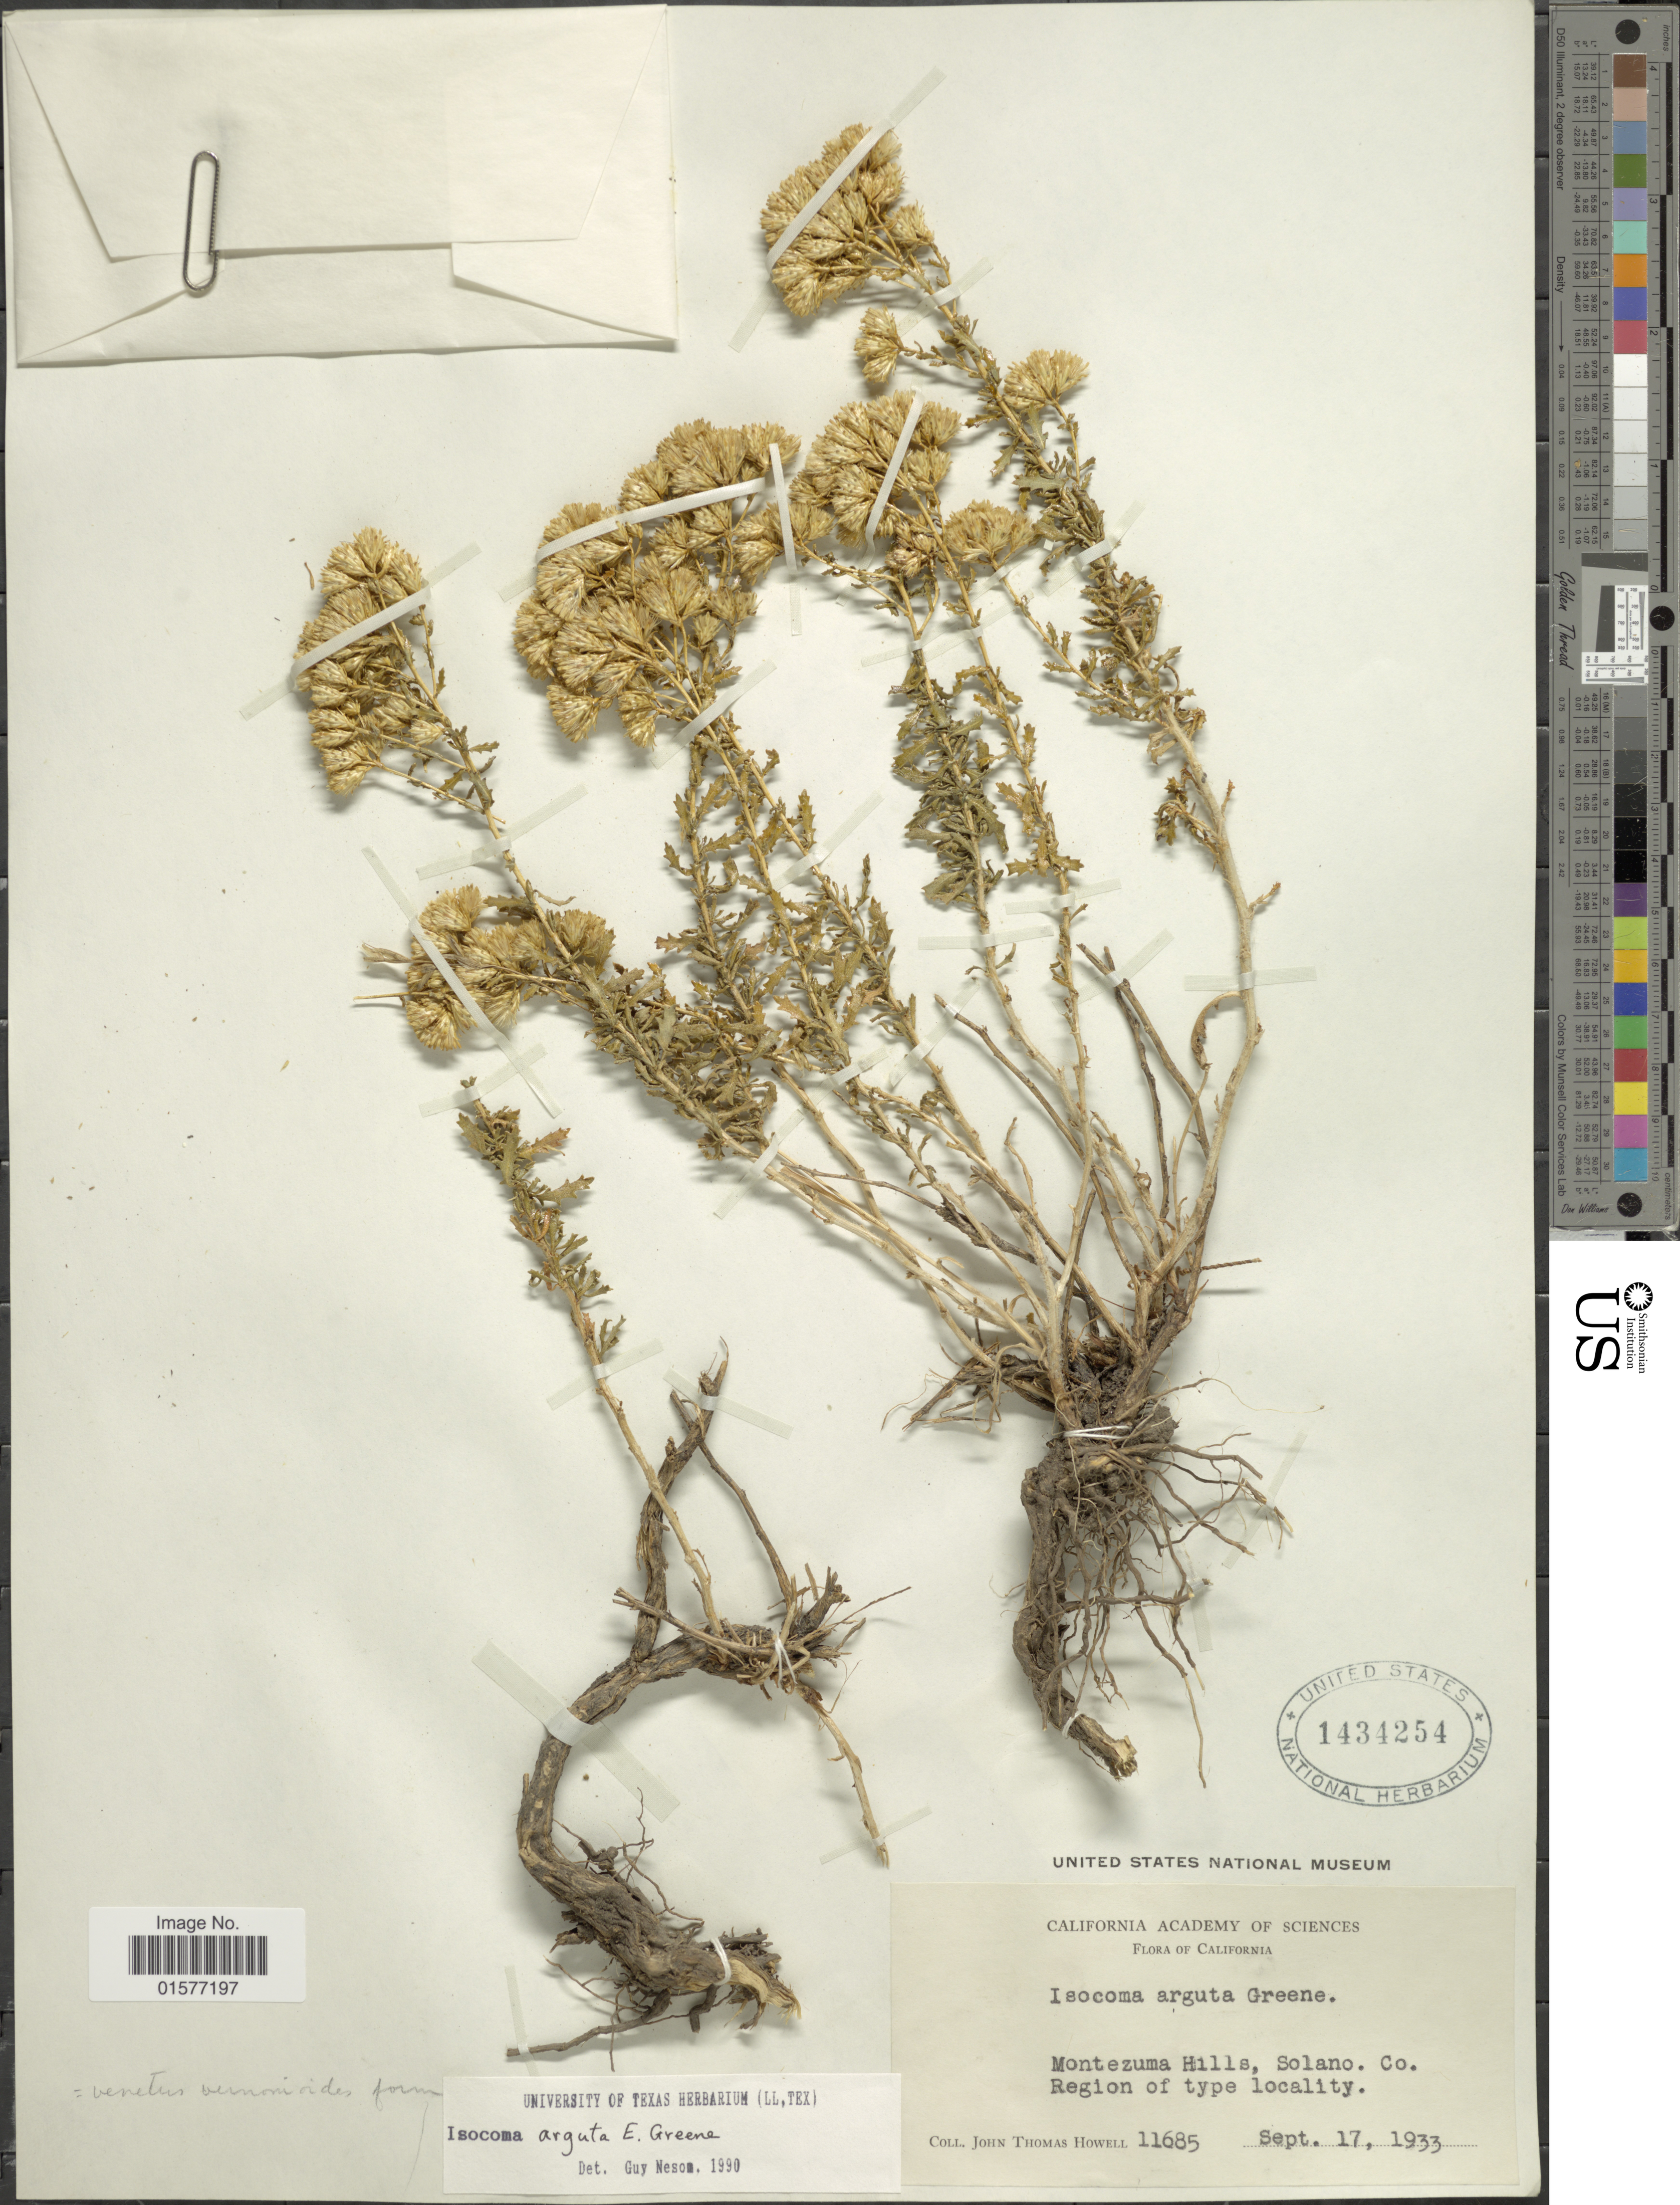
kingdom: Plantae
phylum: Tracheophyta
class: Magnoliopsida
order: Asterales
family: Asteraceae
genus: Isocoma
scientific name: Isocoma arguta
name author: Greene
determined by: Urbatsch, Lowell E., Curator (LSU), Louisiana State University (UNITED STATES)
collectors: J. T. Howell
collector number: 11685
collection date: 1933-09-17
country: United States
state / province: California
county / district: Solano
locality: Montezuma Hills, Solano Co., Region of type locality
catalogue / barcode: US 1434254